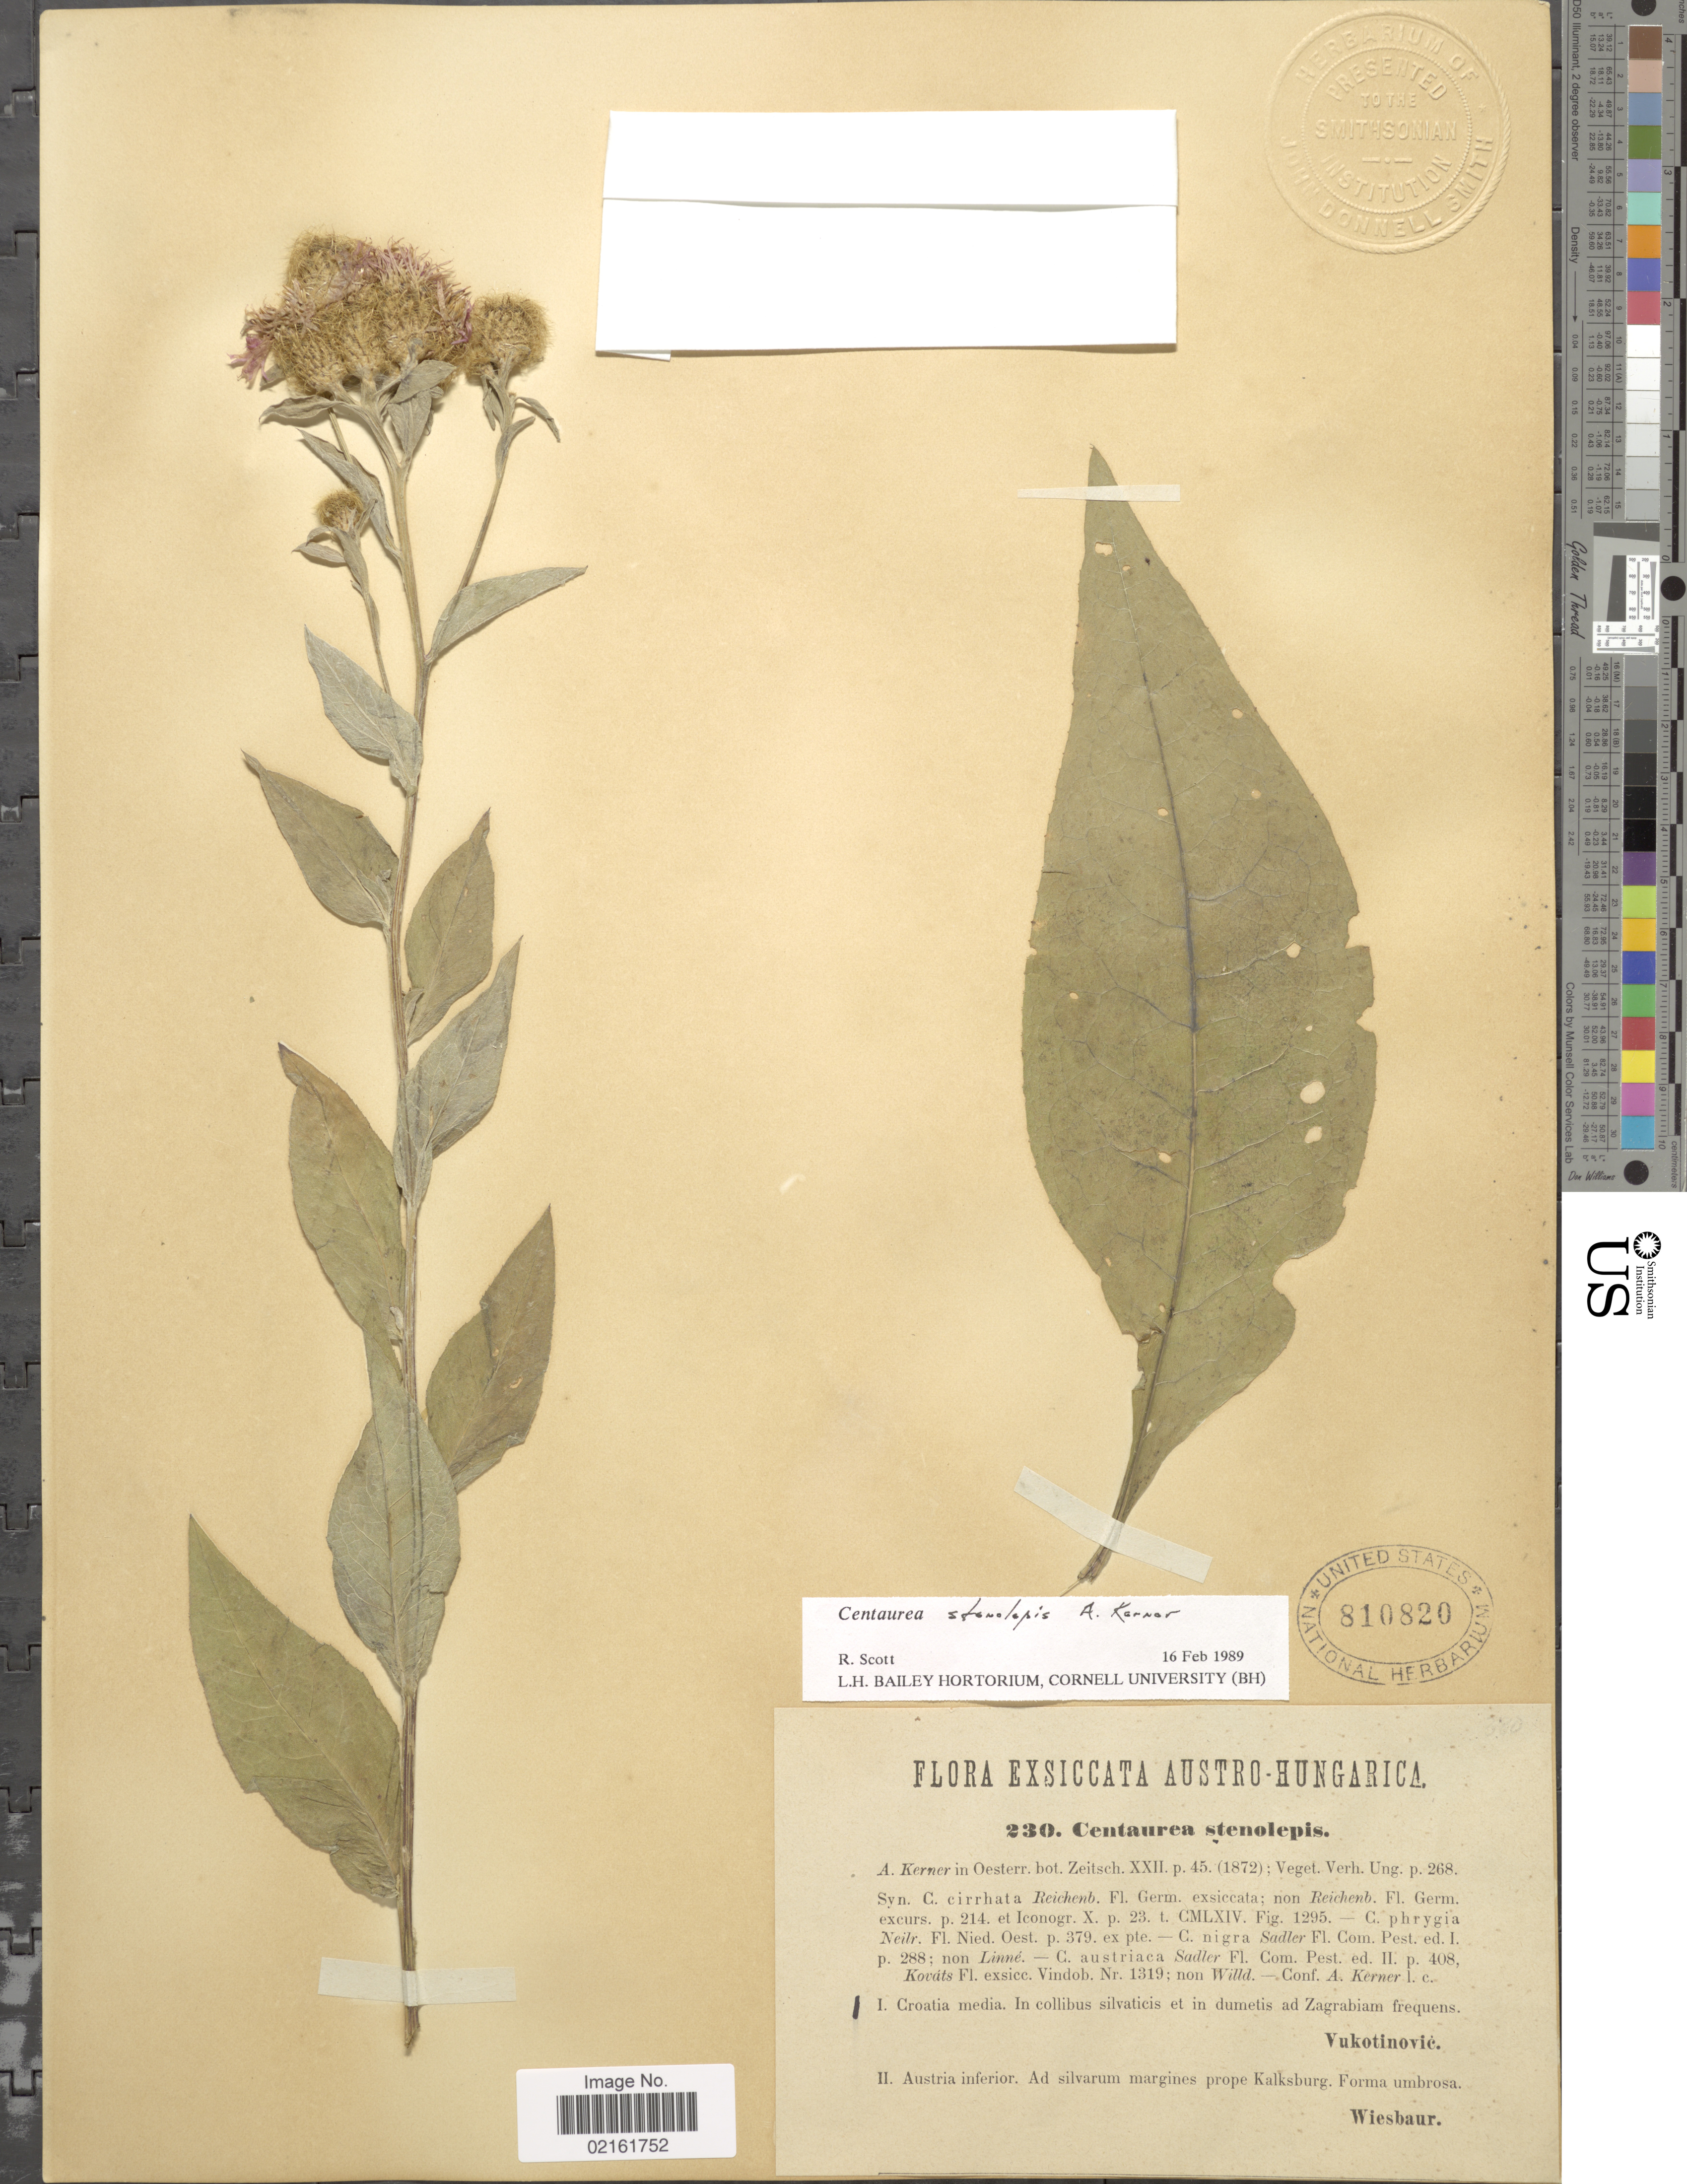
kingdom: Plantae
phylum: Tracheophyta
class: Magnoliopsida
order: Asterales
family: Asteraceae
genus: Centaurea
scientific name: Centaurea stenolepis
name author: A. Kern.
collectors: L. Vukotinovic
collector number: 230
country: Croatia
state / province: Zagreb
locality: Croatia media. In collibus silvaticis et in dumetis ad Zagrabiam frequens. Austro-Hungarica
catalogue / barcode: US 810820